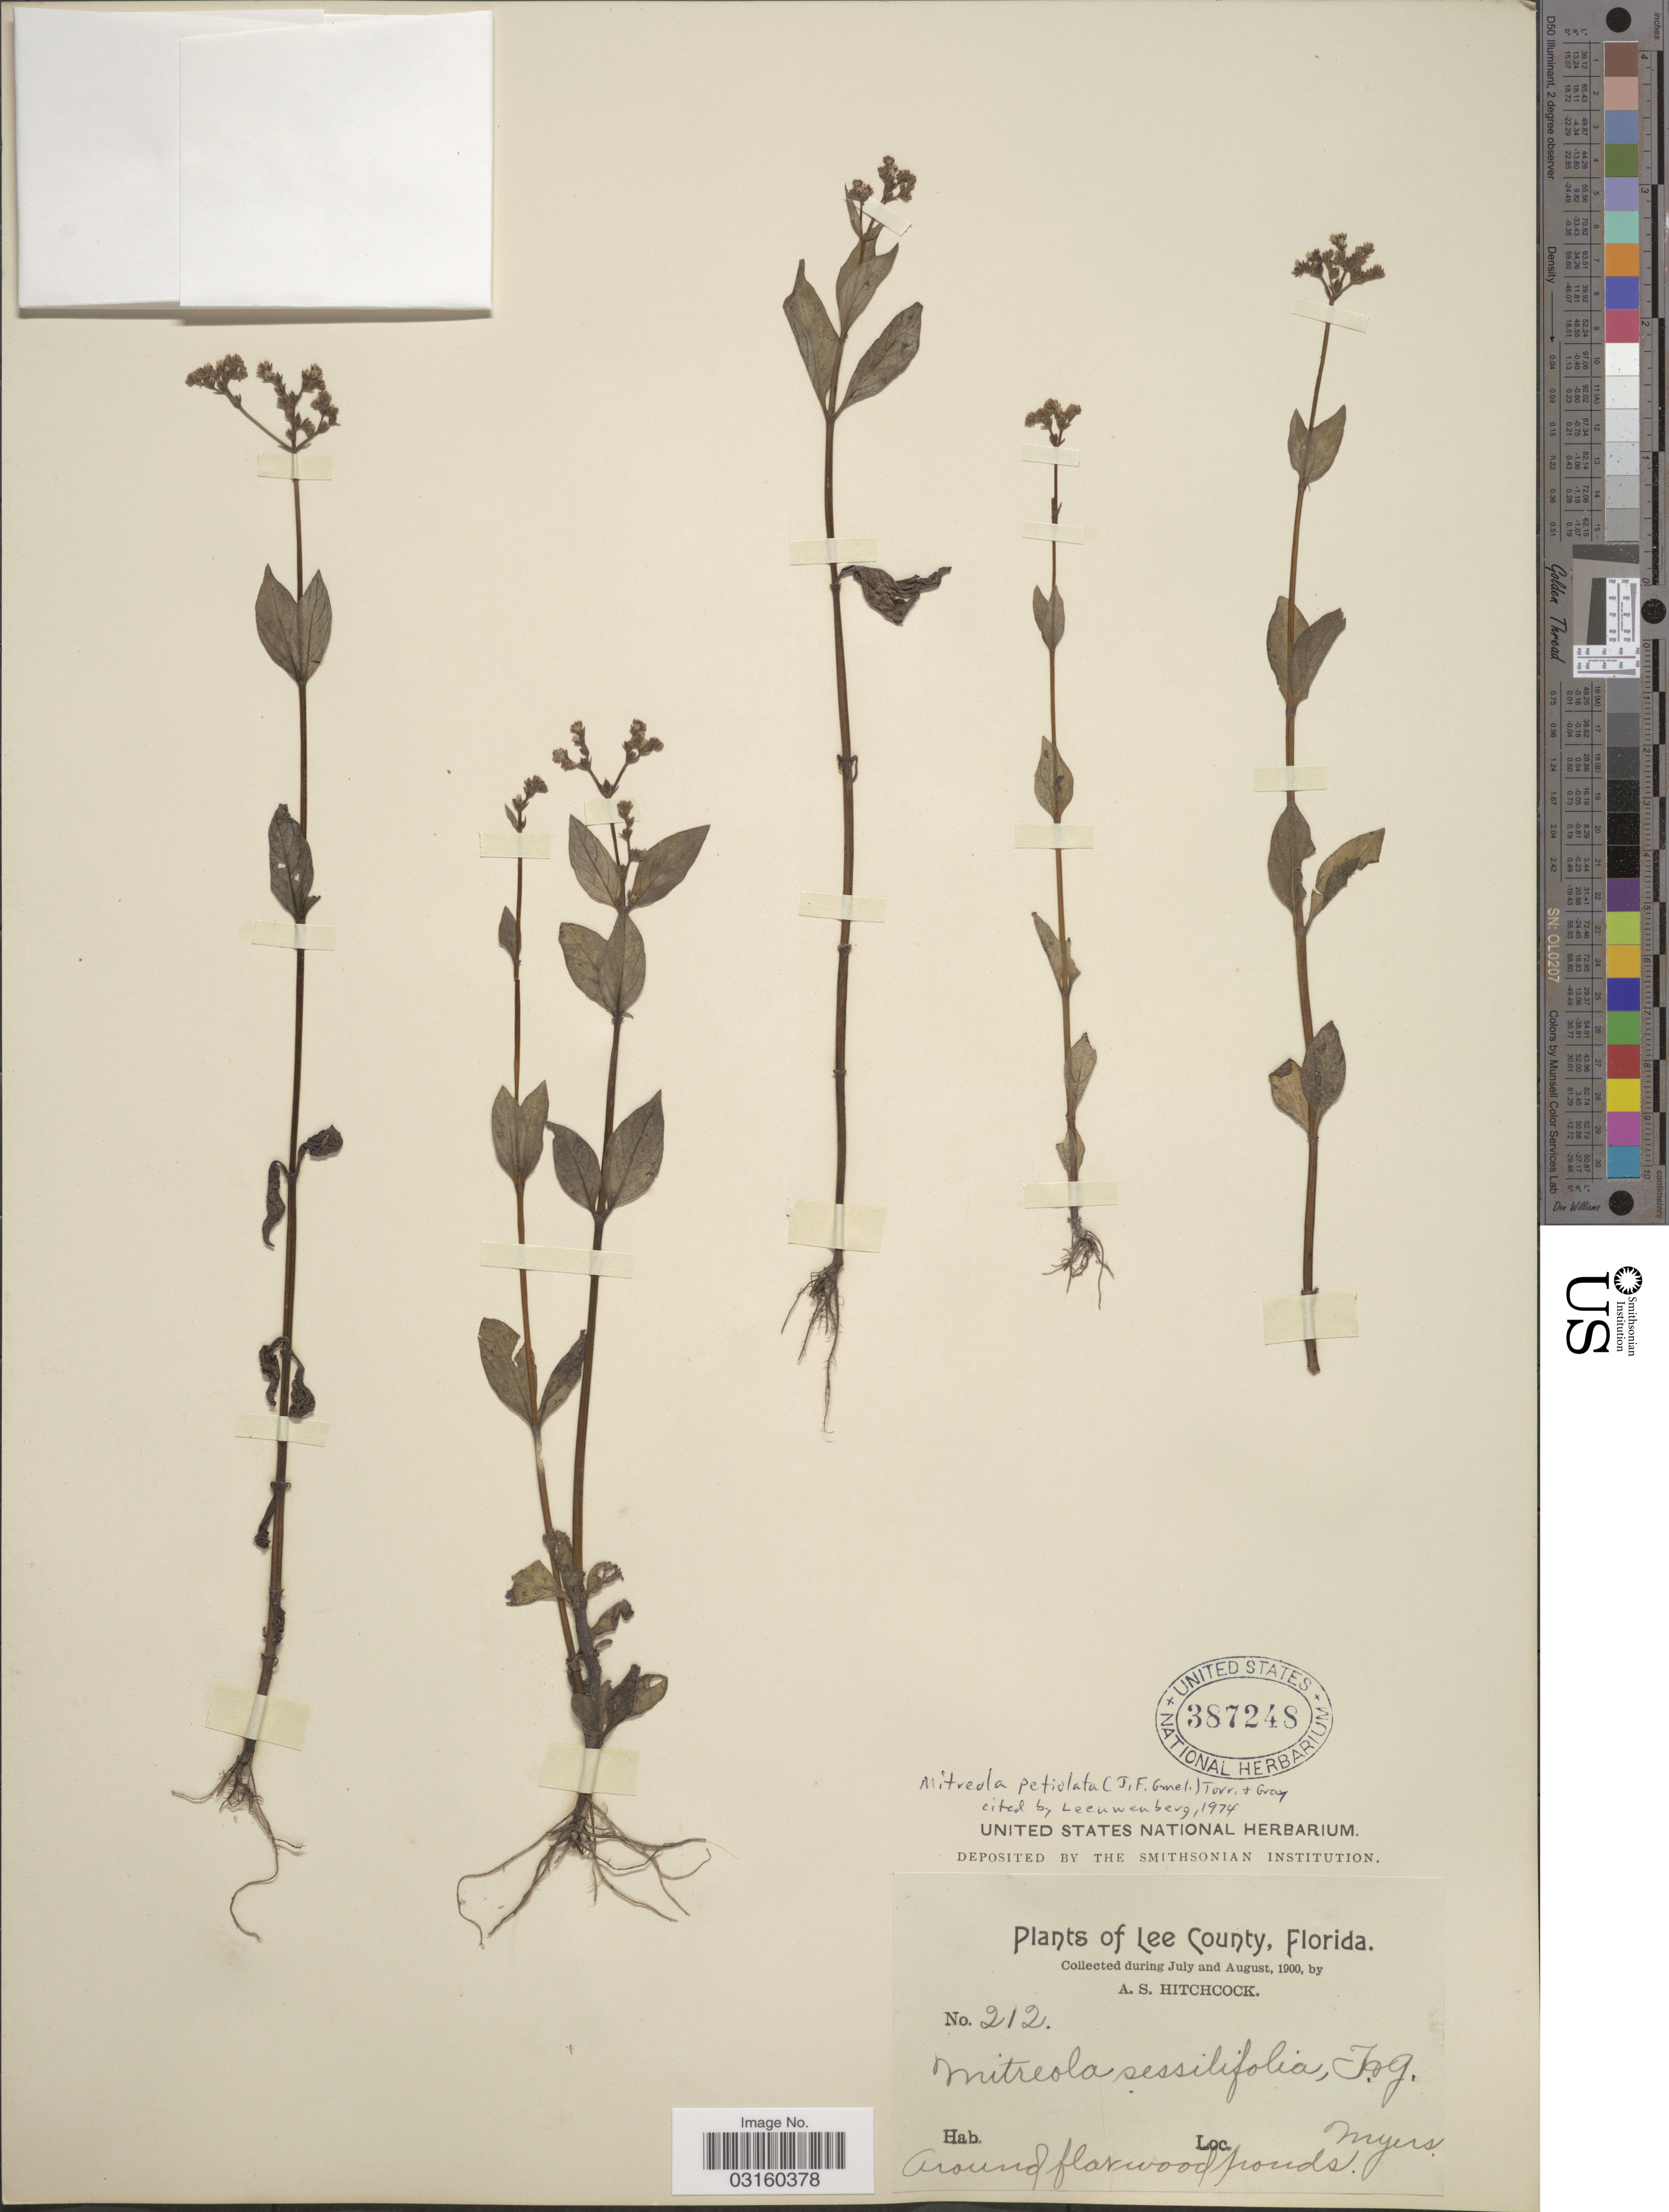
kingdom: Plantae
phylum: Tracheophyta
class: Magnoliopsida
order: Gentianales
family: Loganiaceae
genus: Mitreola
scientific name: Mitreola petiolata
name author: (J.F. Gmel.) Torr. & A. Gray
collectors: A. S. Hitchcock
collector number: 212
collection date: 1900-07/1900-08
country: United States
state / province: Florida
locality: Lee County, Myers.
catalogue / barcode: US 387248